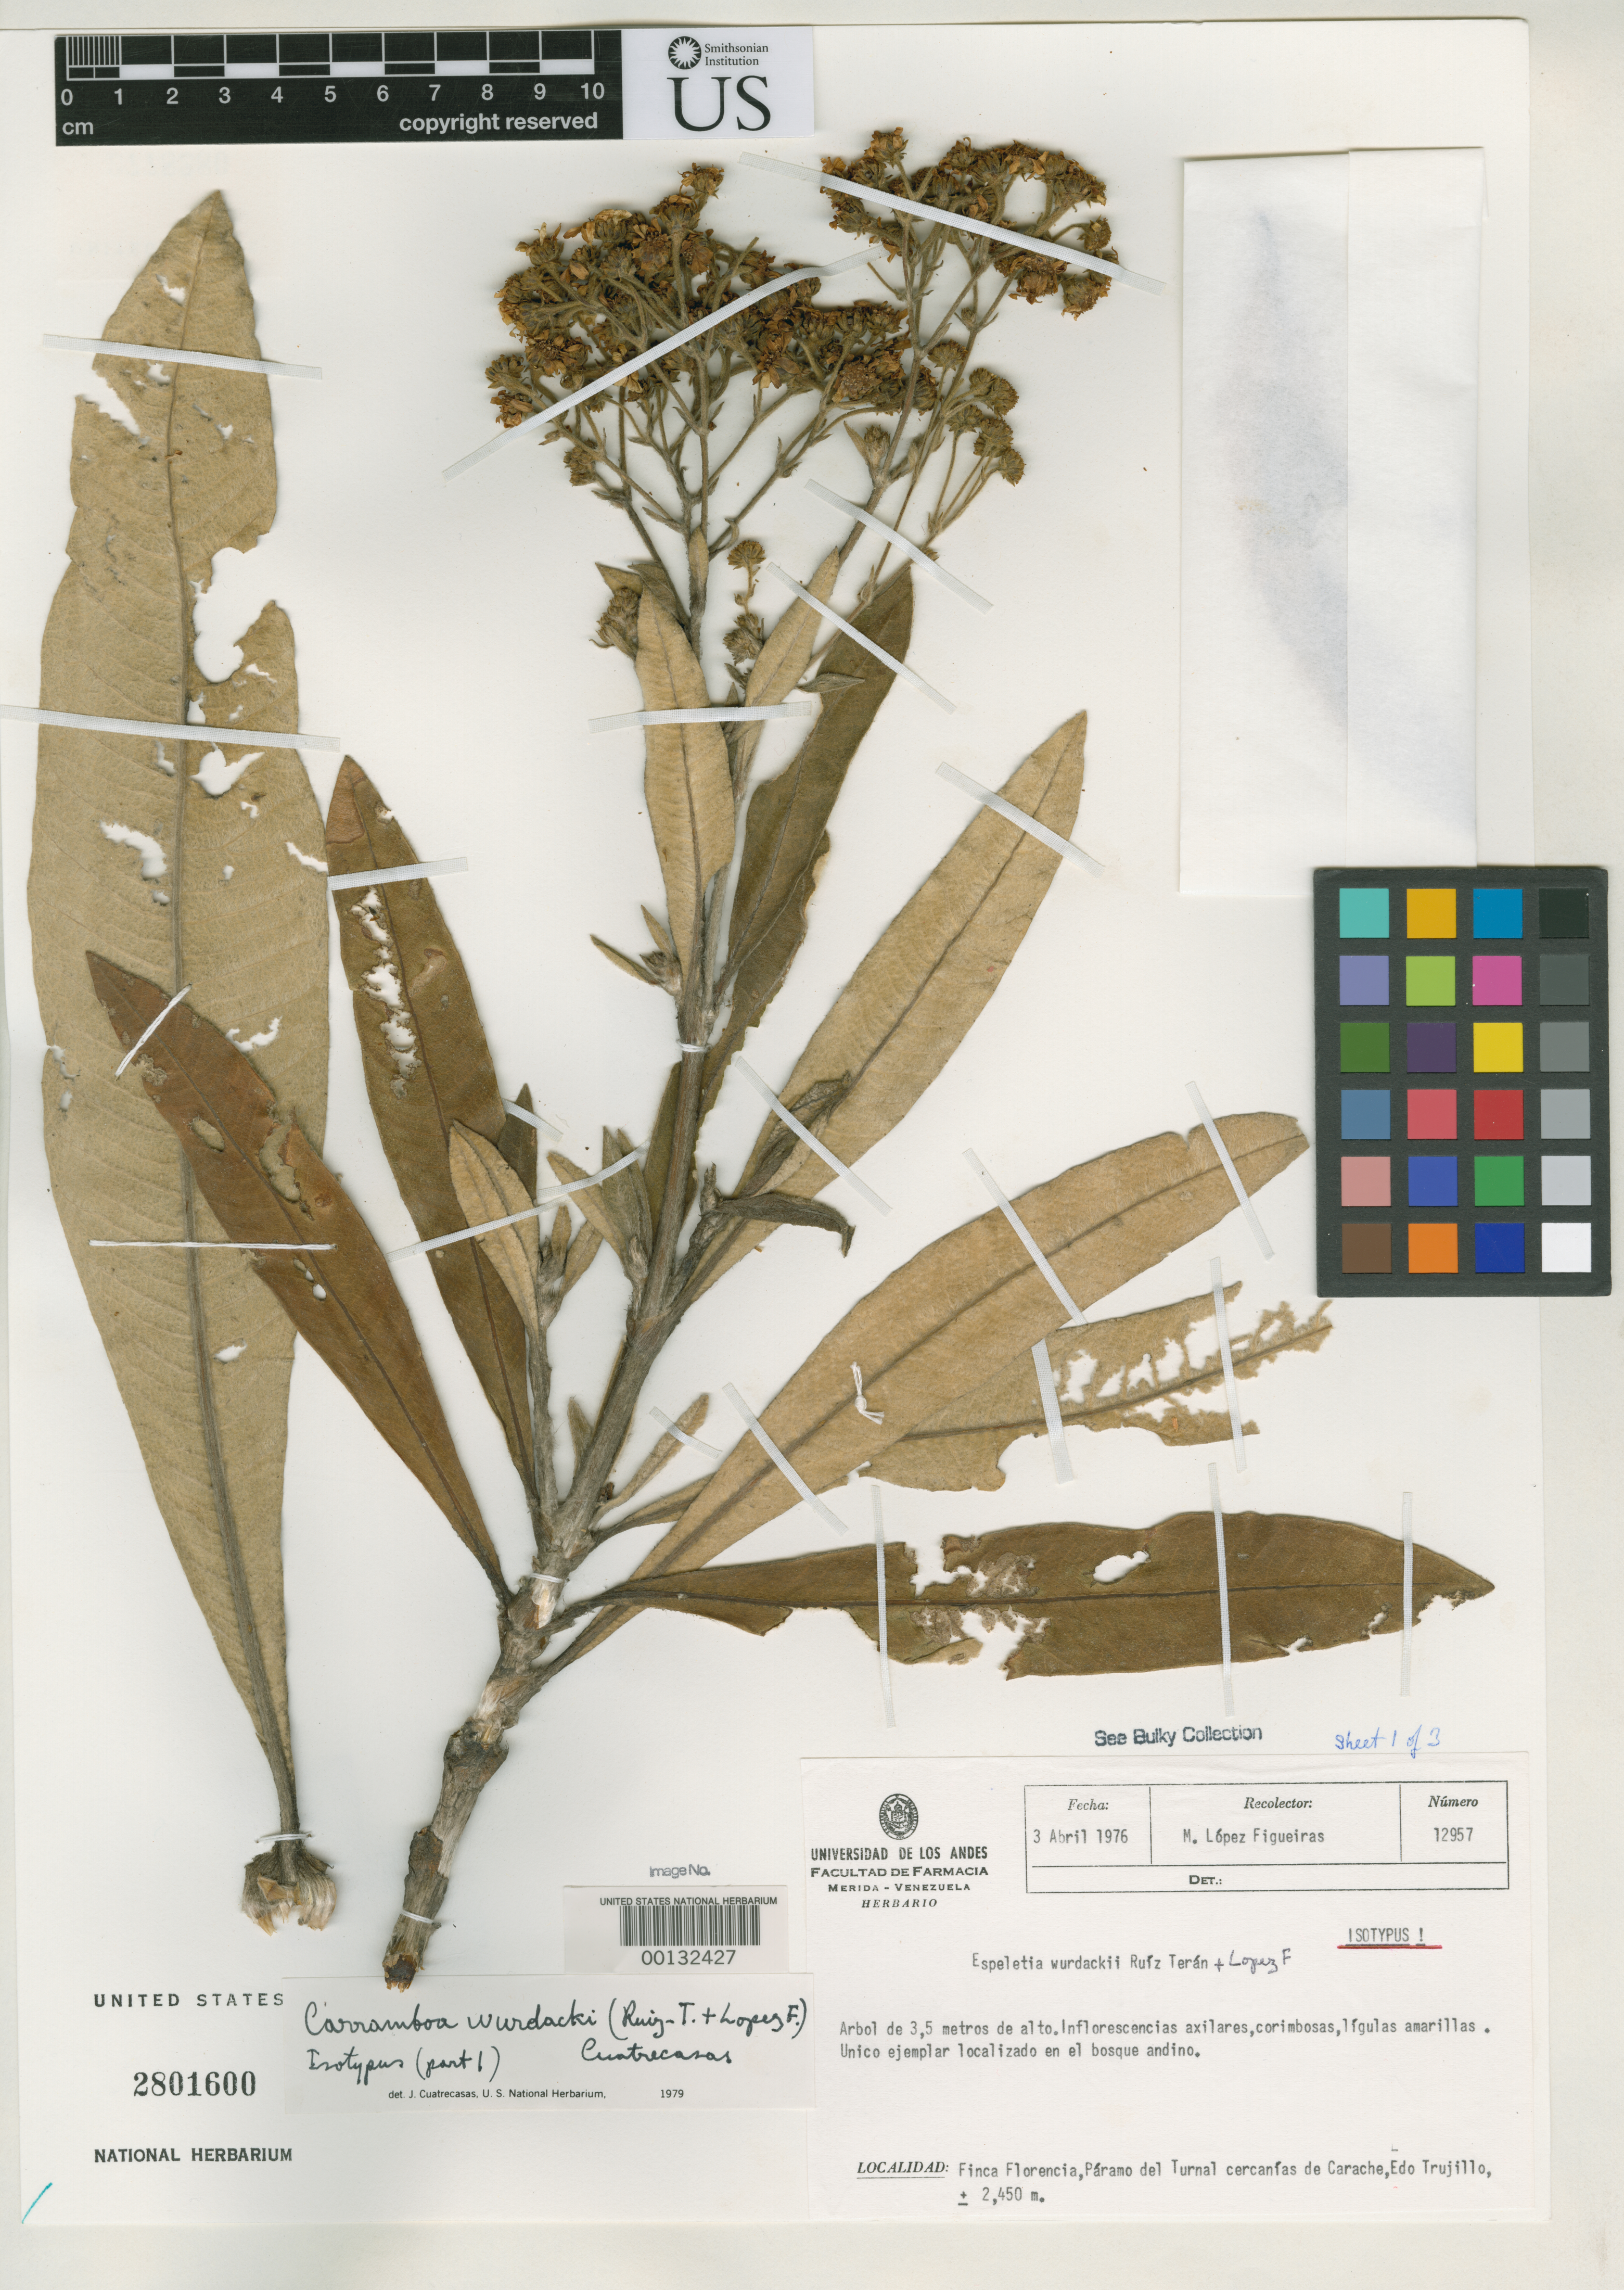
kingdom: Plantae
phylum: Tracheophyta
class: Magnoliopsida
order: Asterales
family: Asteraceae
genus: Espeletia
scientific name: Espeletia wurdackii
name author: Ruíz-Terán & López Fig.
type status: Isotype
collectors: M. López Figueiras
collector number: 12957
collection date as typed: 30 Apr 1976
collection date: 1976-04-30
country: Venezuela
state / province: Trujillo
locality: Finca Florencia, Páramo del Turnal, cercanias de Carache. [Finca Florencia, Páramo del Turnal, vicinity of Carache.]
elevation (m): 2450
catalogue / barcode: US 2801600